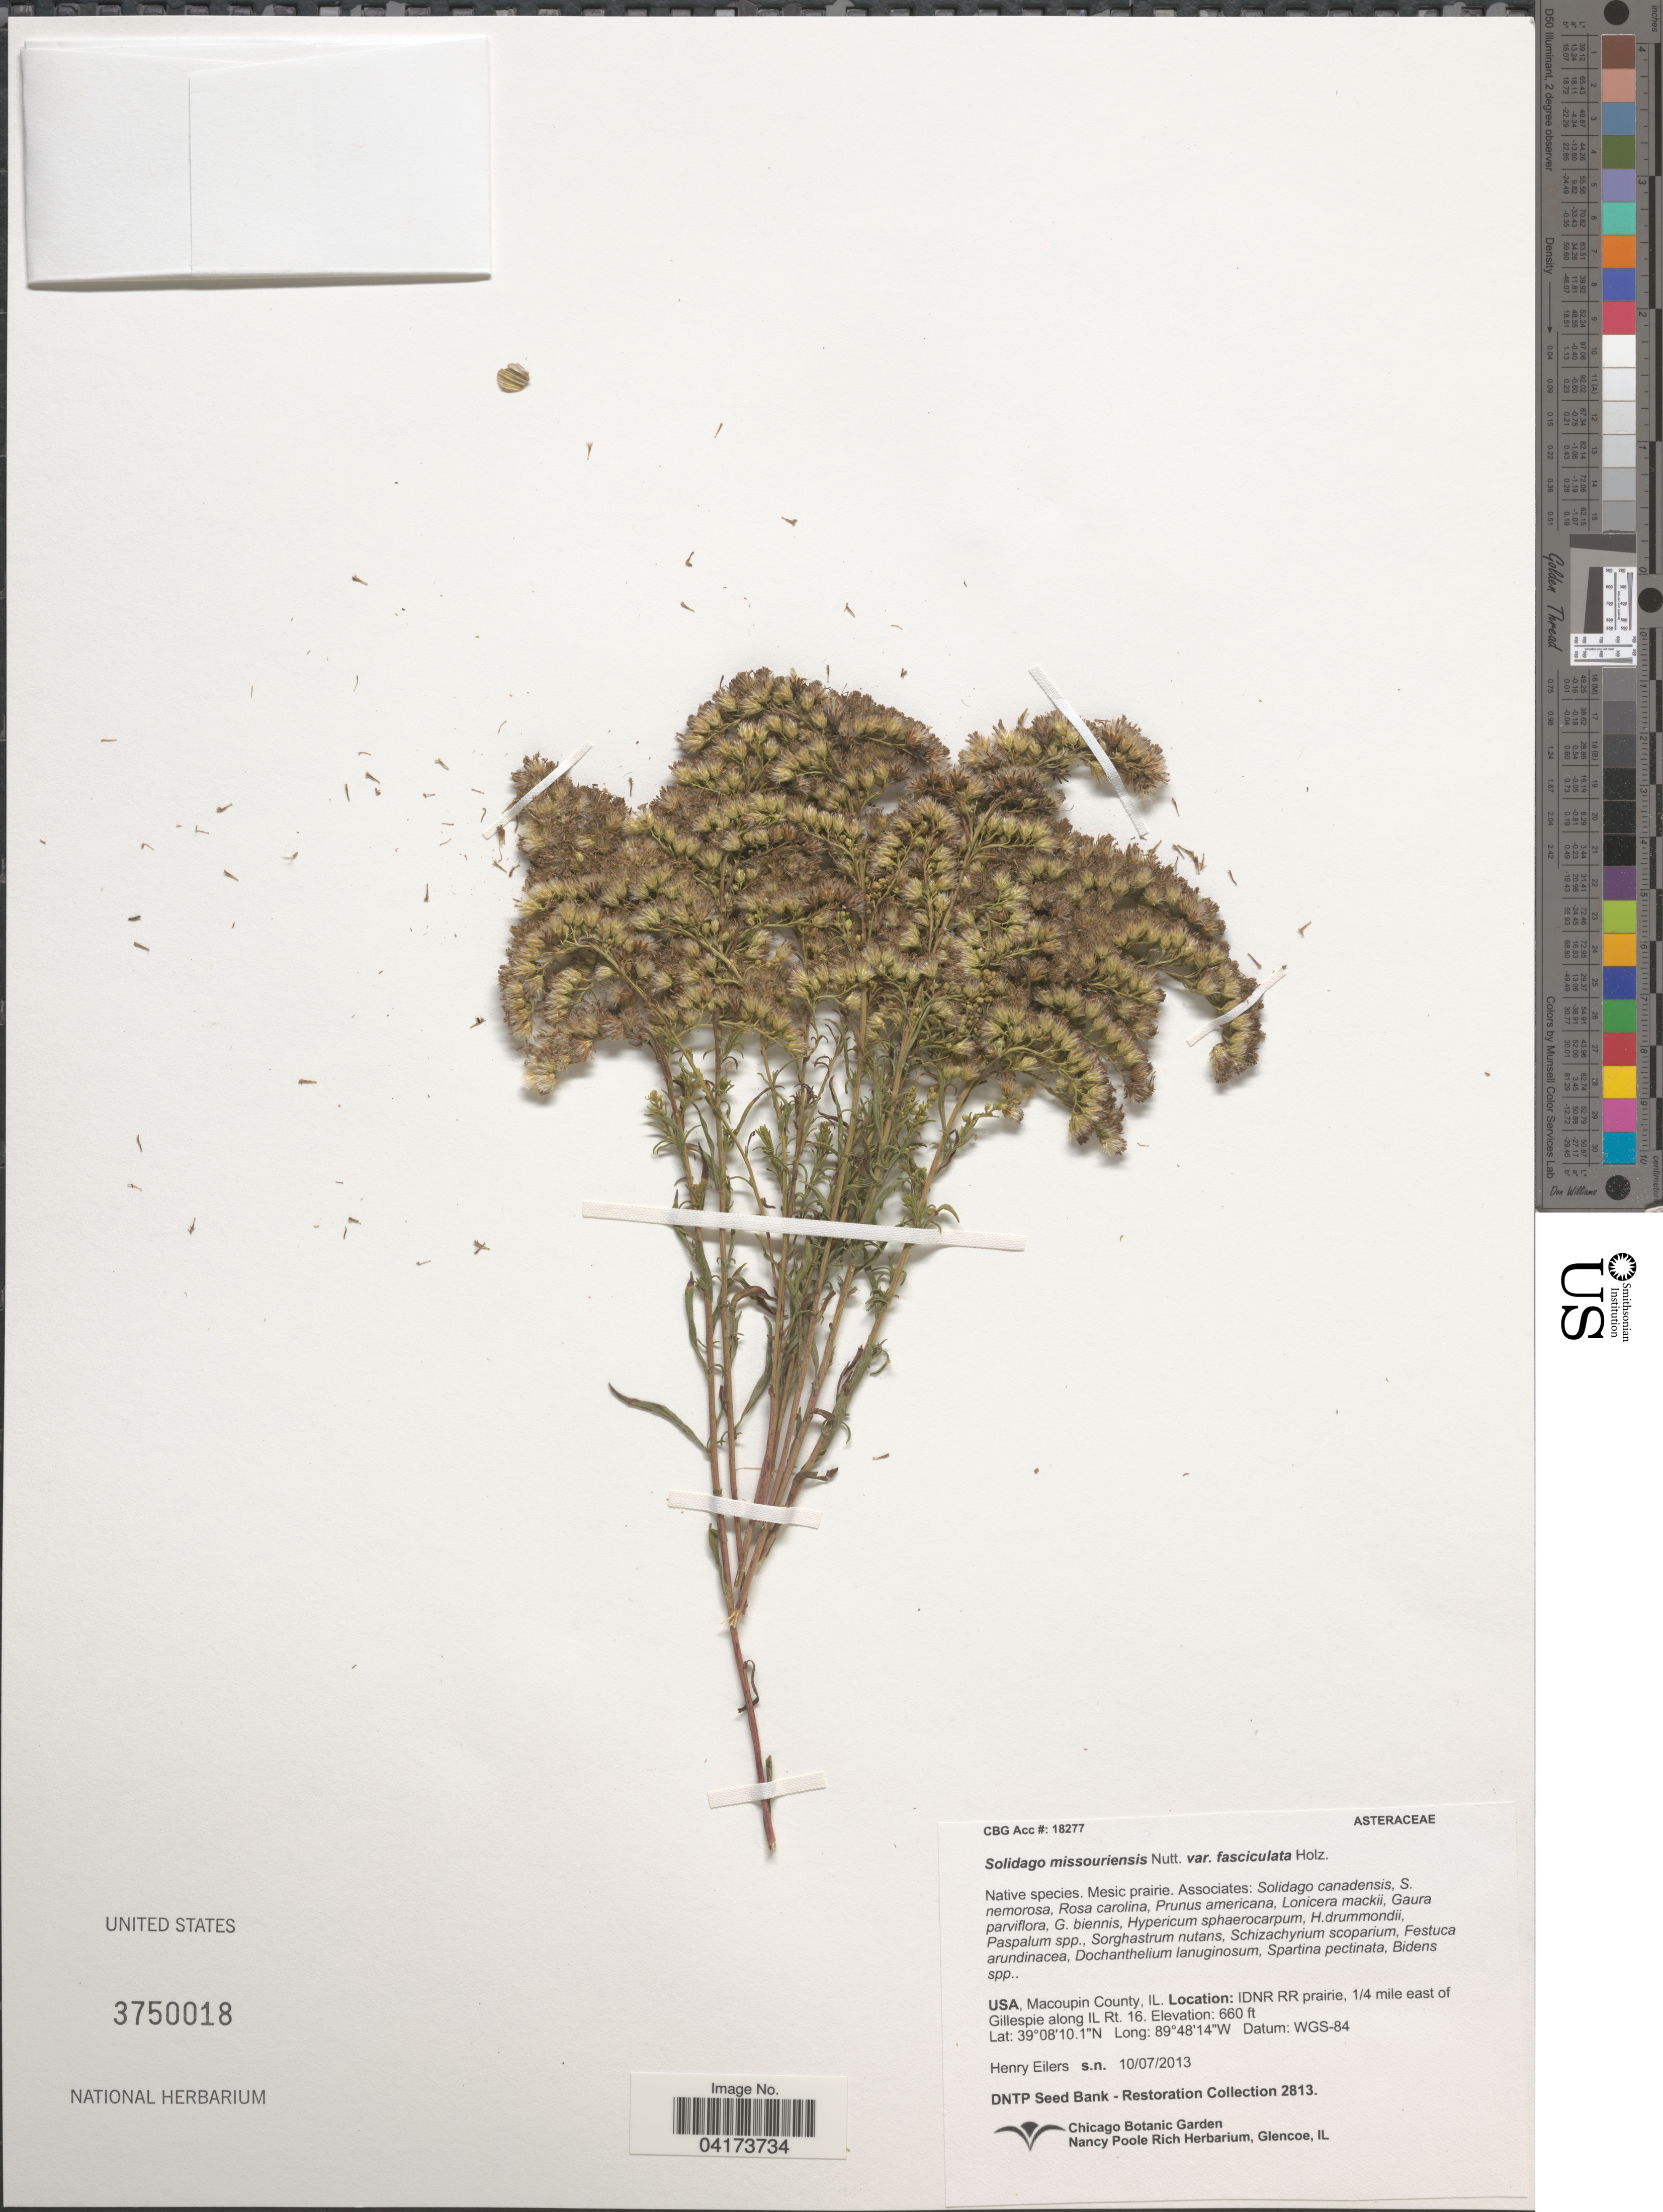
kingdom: Plantae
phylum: Tracheophyta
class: Magnoliopsida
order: Asterales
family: Asteraceae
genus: Solidago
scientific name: Solidago missouriensis var. fasciculata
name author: Holz.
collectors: H. Eilers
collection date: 2013-10-07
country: United States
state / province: Illinois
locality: Macoupin County. IDNR RR prairie, 1/4 mile east of Gillespie along IL Rt 16.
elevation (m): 201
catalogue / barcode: US 3750018